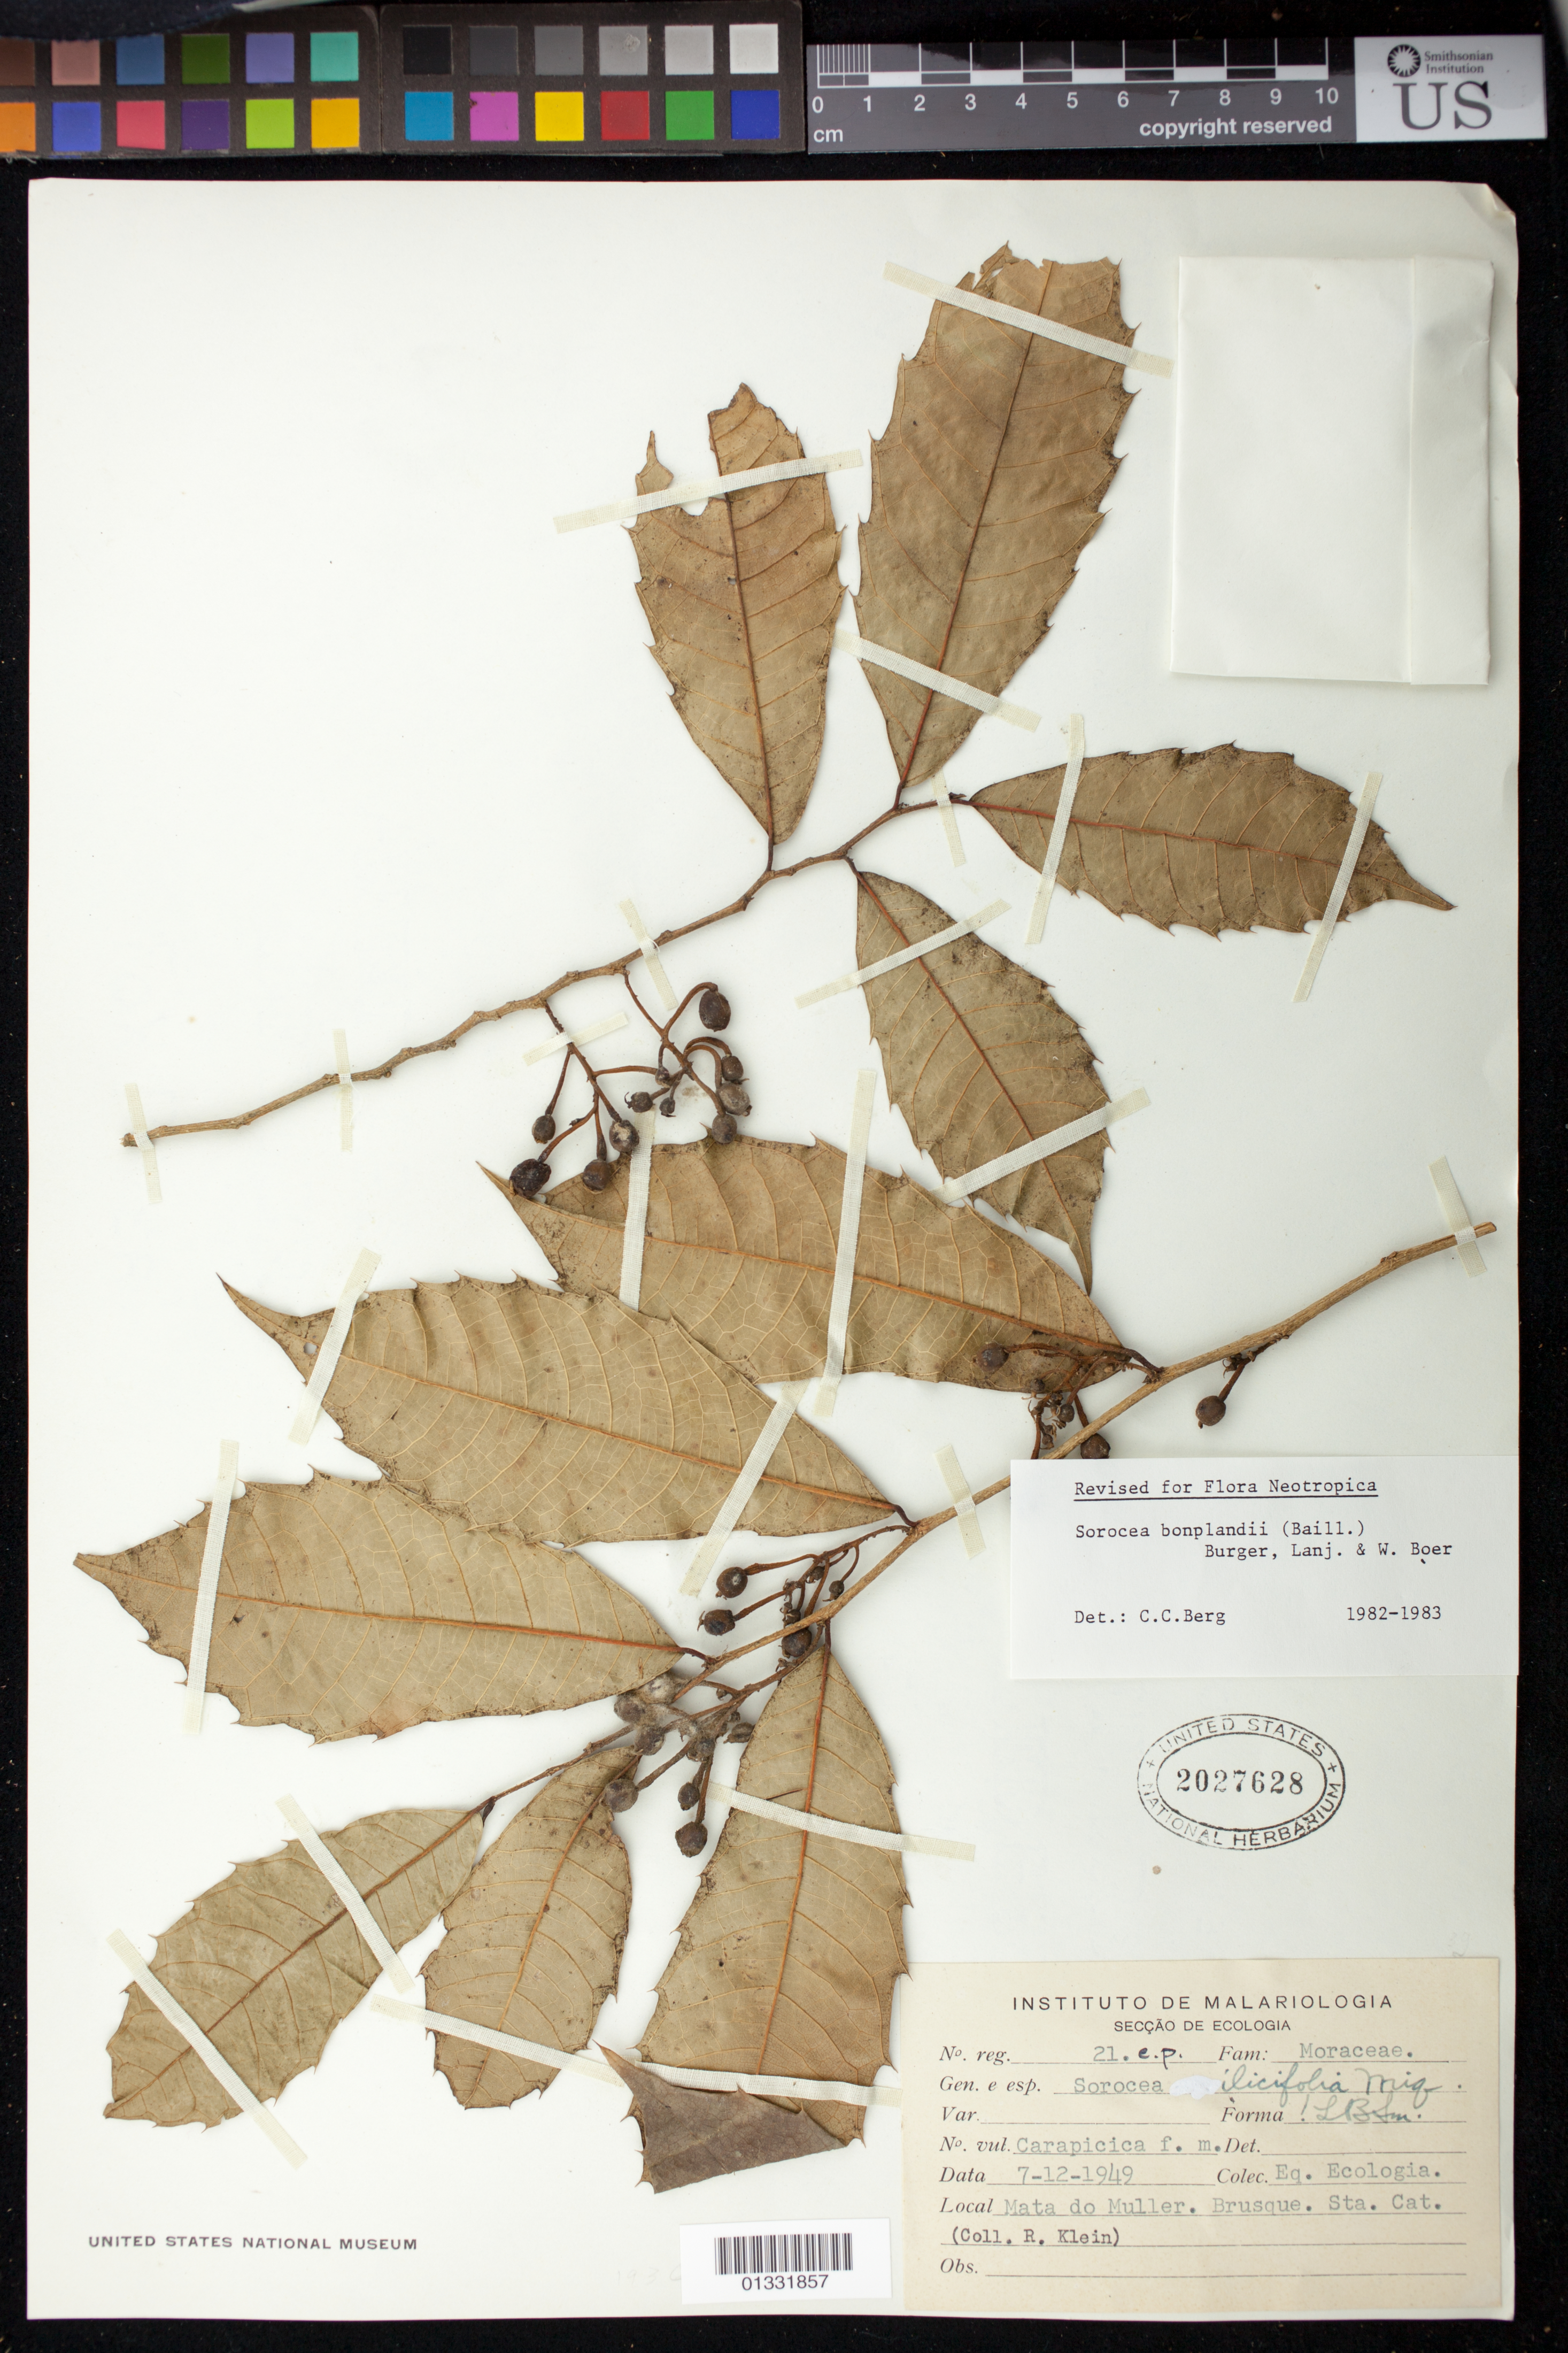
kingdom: Plantae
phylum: Tracheophyta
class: Magnoliopsida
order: Rosales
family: Moraceae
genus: Sorocea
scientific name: Sorocea bonplandii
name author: (Baill.) W.C. Burger et al.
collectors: R. M. Klein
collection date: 1949-12-07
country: Brazil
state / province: Santa Catarina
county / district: Brusque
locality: Mata do Muller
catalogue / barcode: US 2027628